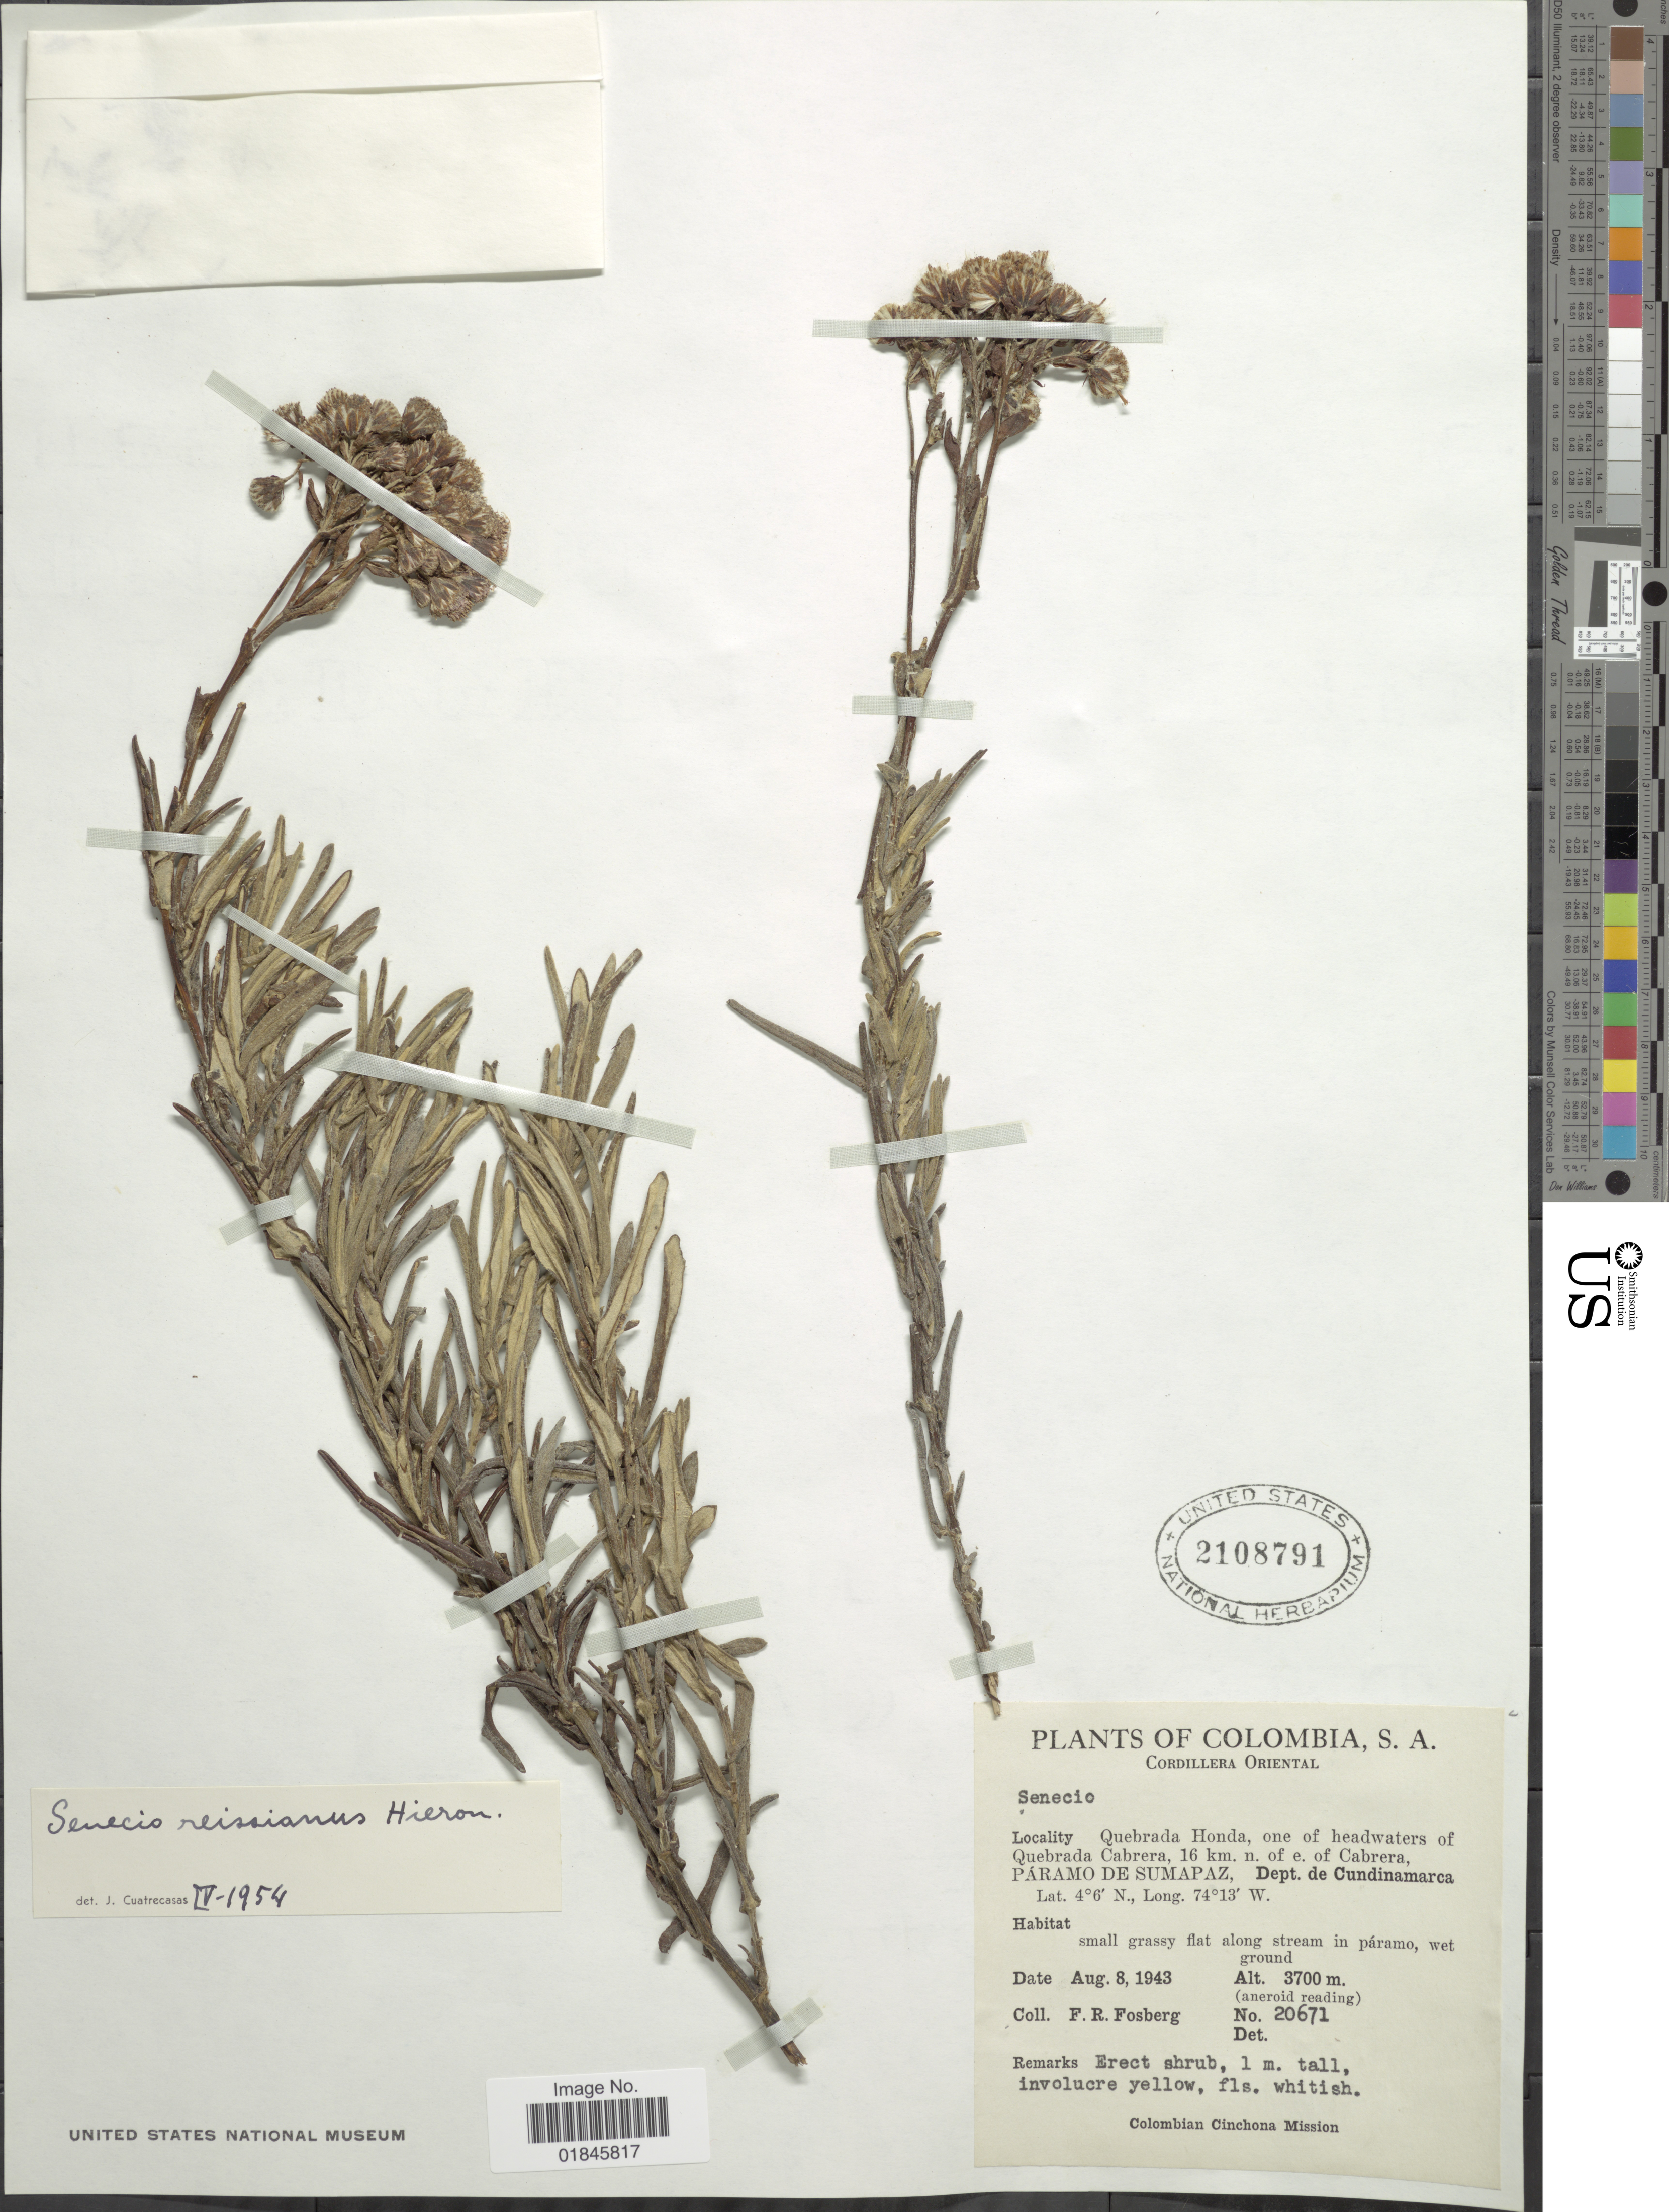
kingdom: Plantae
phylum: Tracheophyta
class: Magnoliopsida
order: Asterales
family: Asteraceae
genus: Pentacalia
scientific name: Pentacalia reissiana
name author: (Hieron.) Cuatrec.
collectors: F. R. Fosberg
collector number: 20671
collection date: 1943-08-08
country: Colombia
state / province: Cundinamarca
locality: Cordillera Oriental. Quebrada Honda, one of headwaters of Quebrada Cabrera, 16 km. n. of e. of Cabrera, Páramo de Sumapaz, Dept. de Cundinamarca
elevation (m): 1128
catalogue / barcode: US 2108791